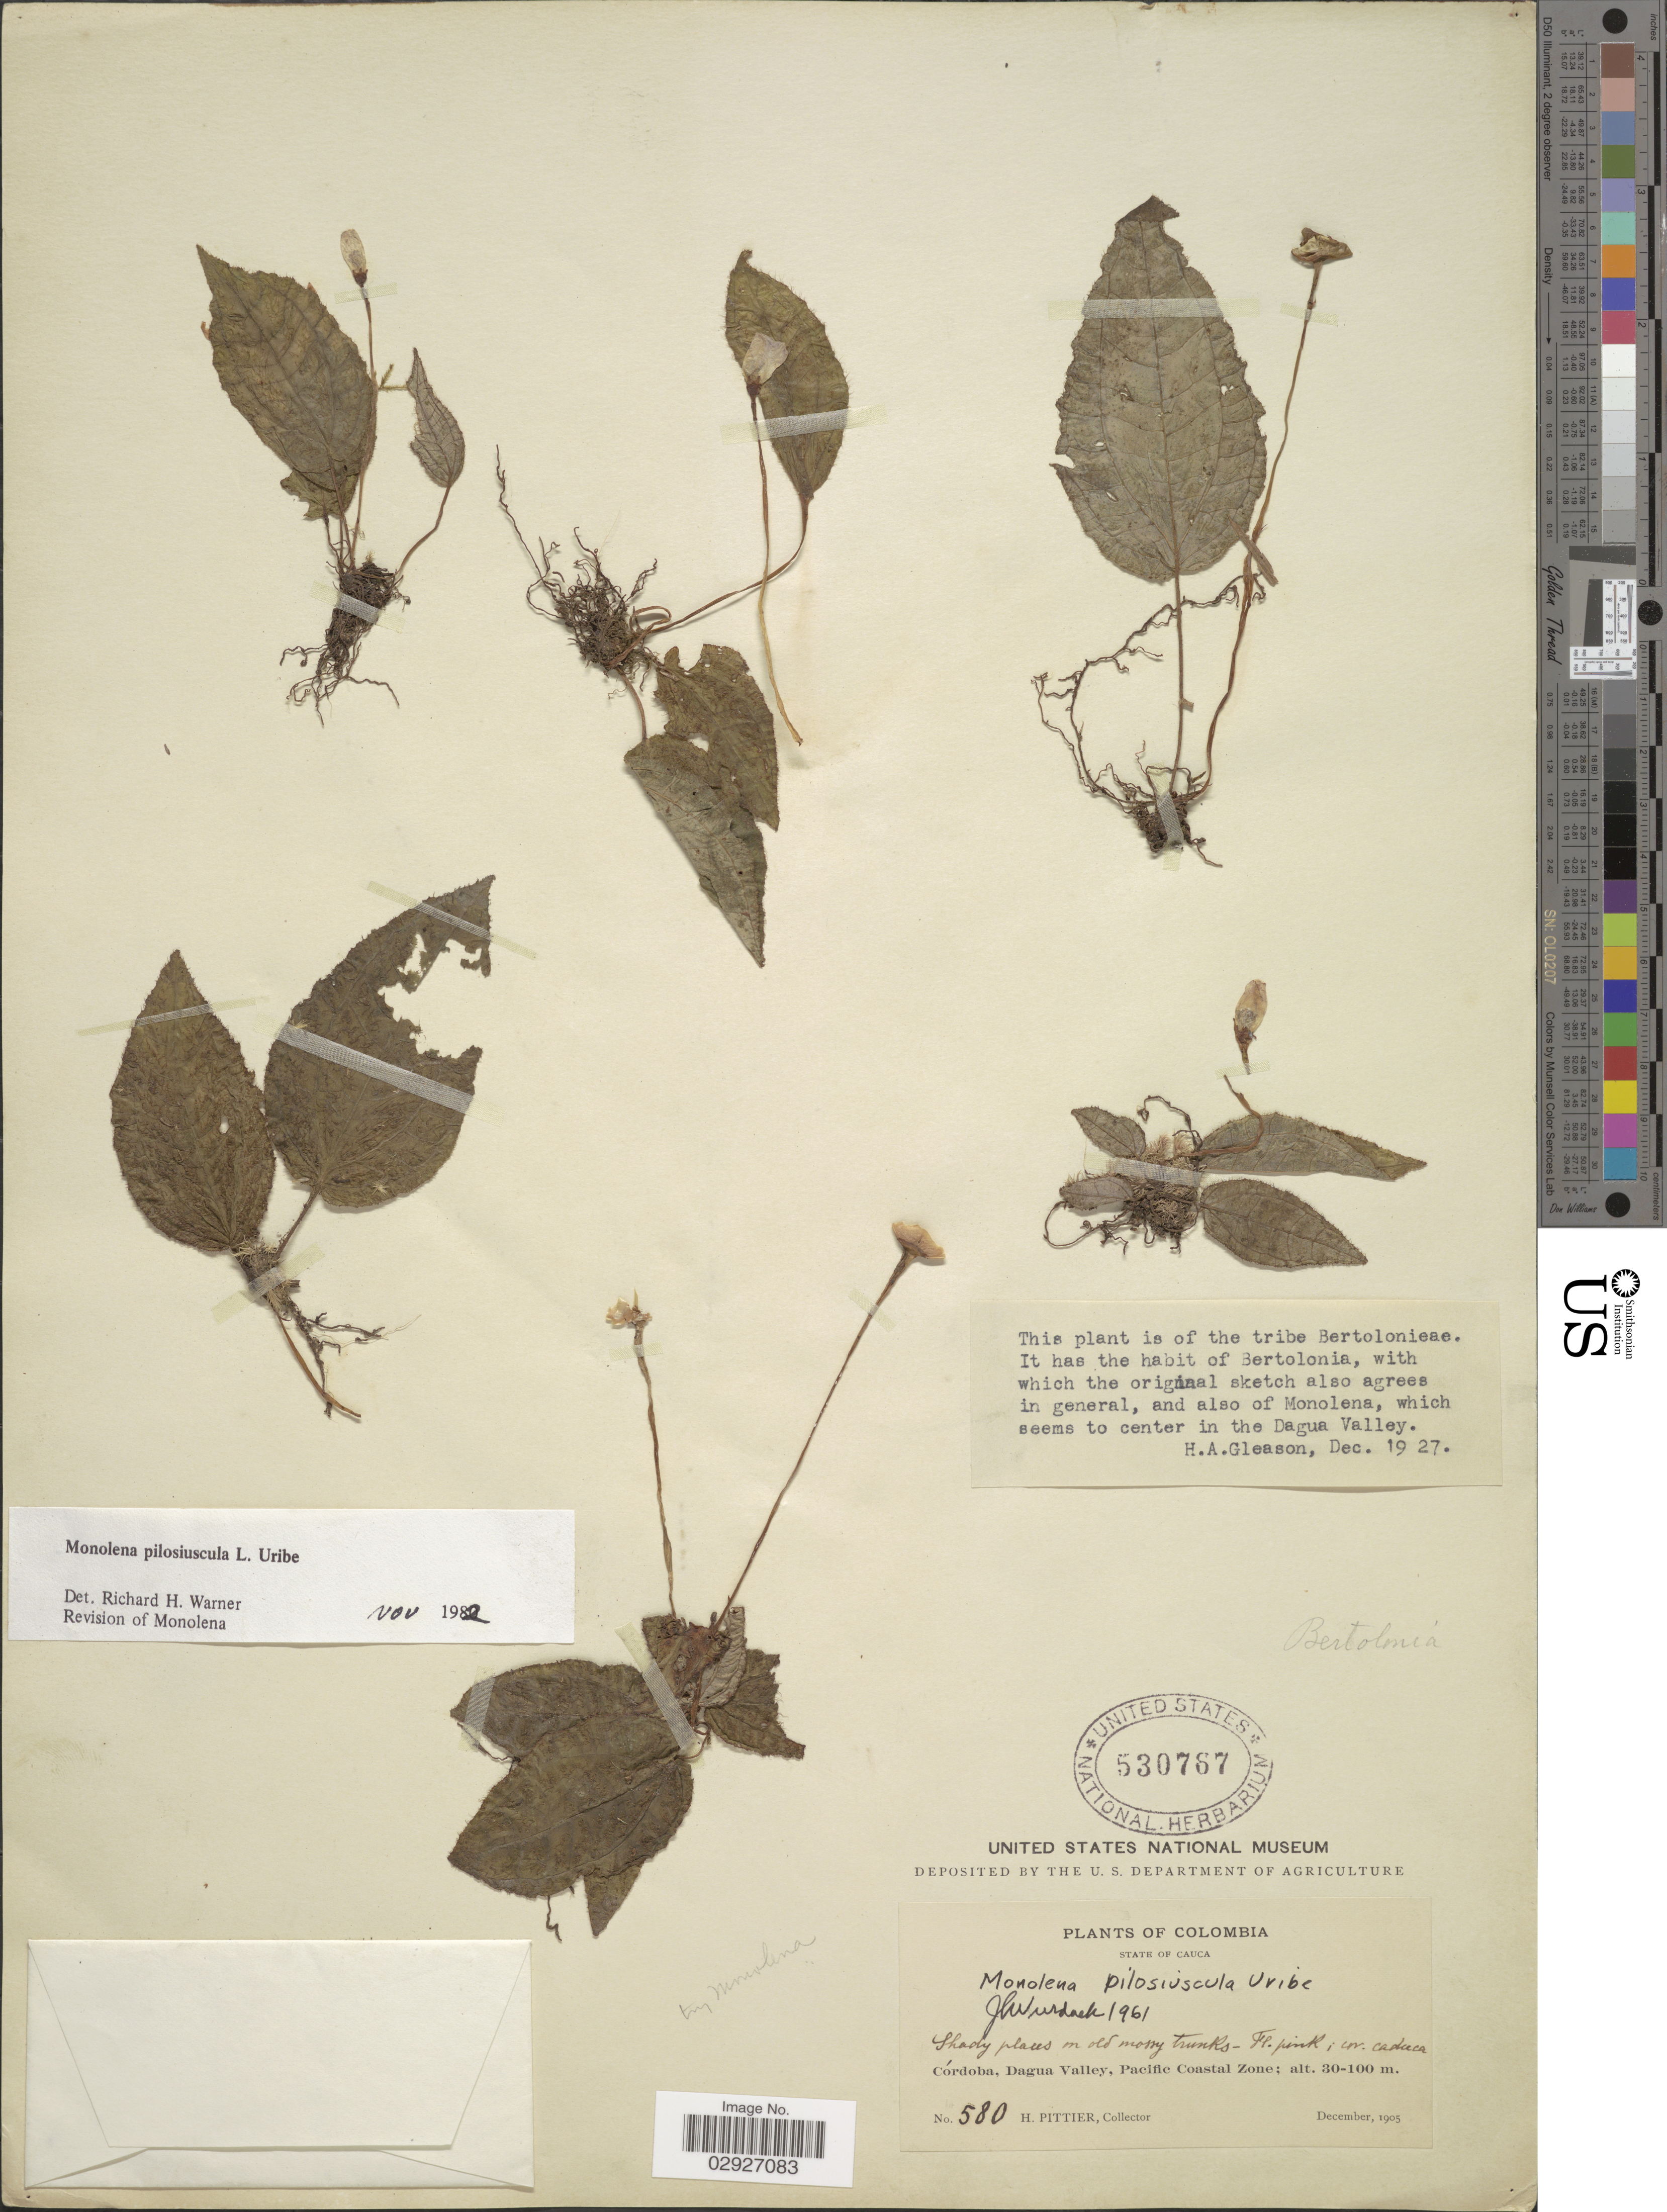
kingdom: Plantae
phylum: Tracheophyta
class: Magnoliopsida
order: Myrtales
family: Melastomataceae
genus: Monolena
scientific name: Monolena pilosiuscula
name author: L. Uribe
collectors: H. F. Pittier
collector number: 580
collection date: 1905-12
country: Colombia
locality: Cauca, Córdoba, Dagua Valley, Pacific Coastal Zone.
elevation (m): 30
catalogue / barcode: US 530767